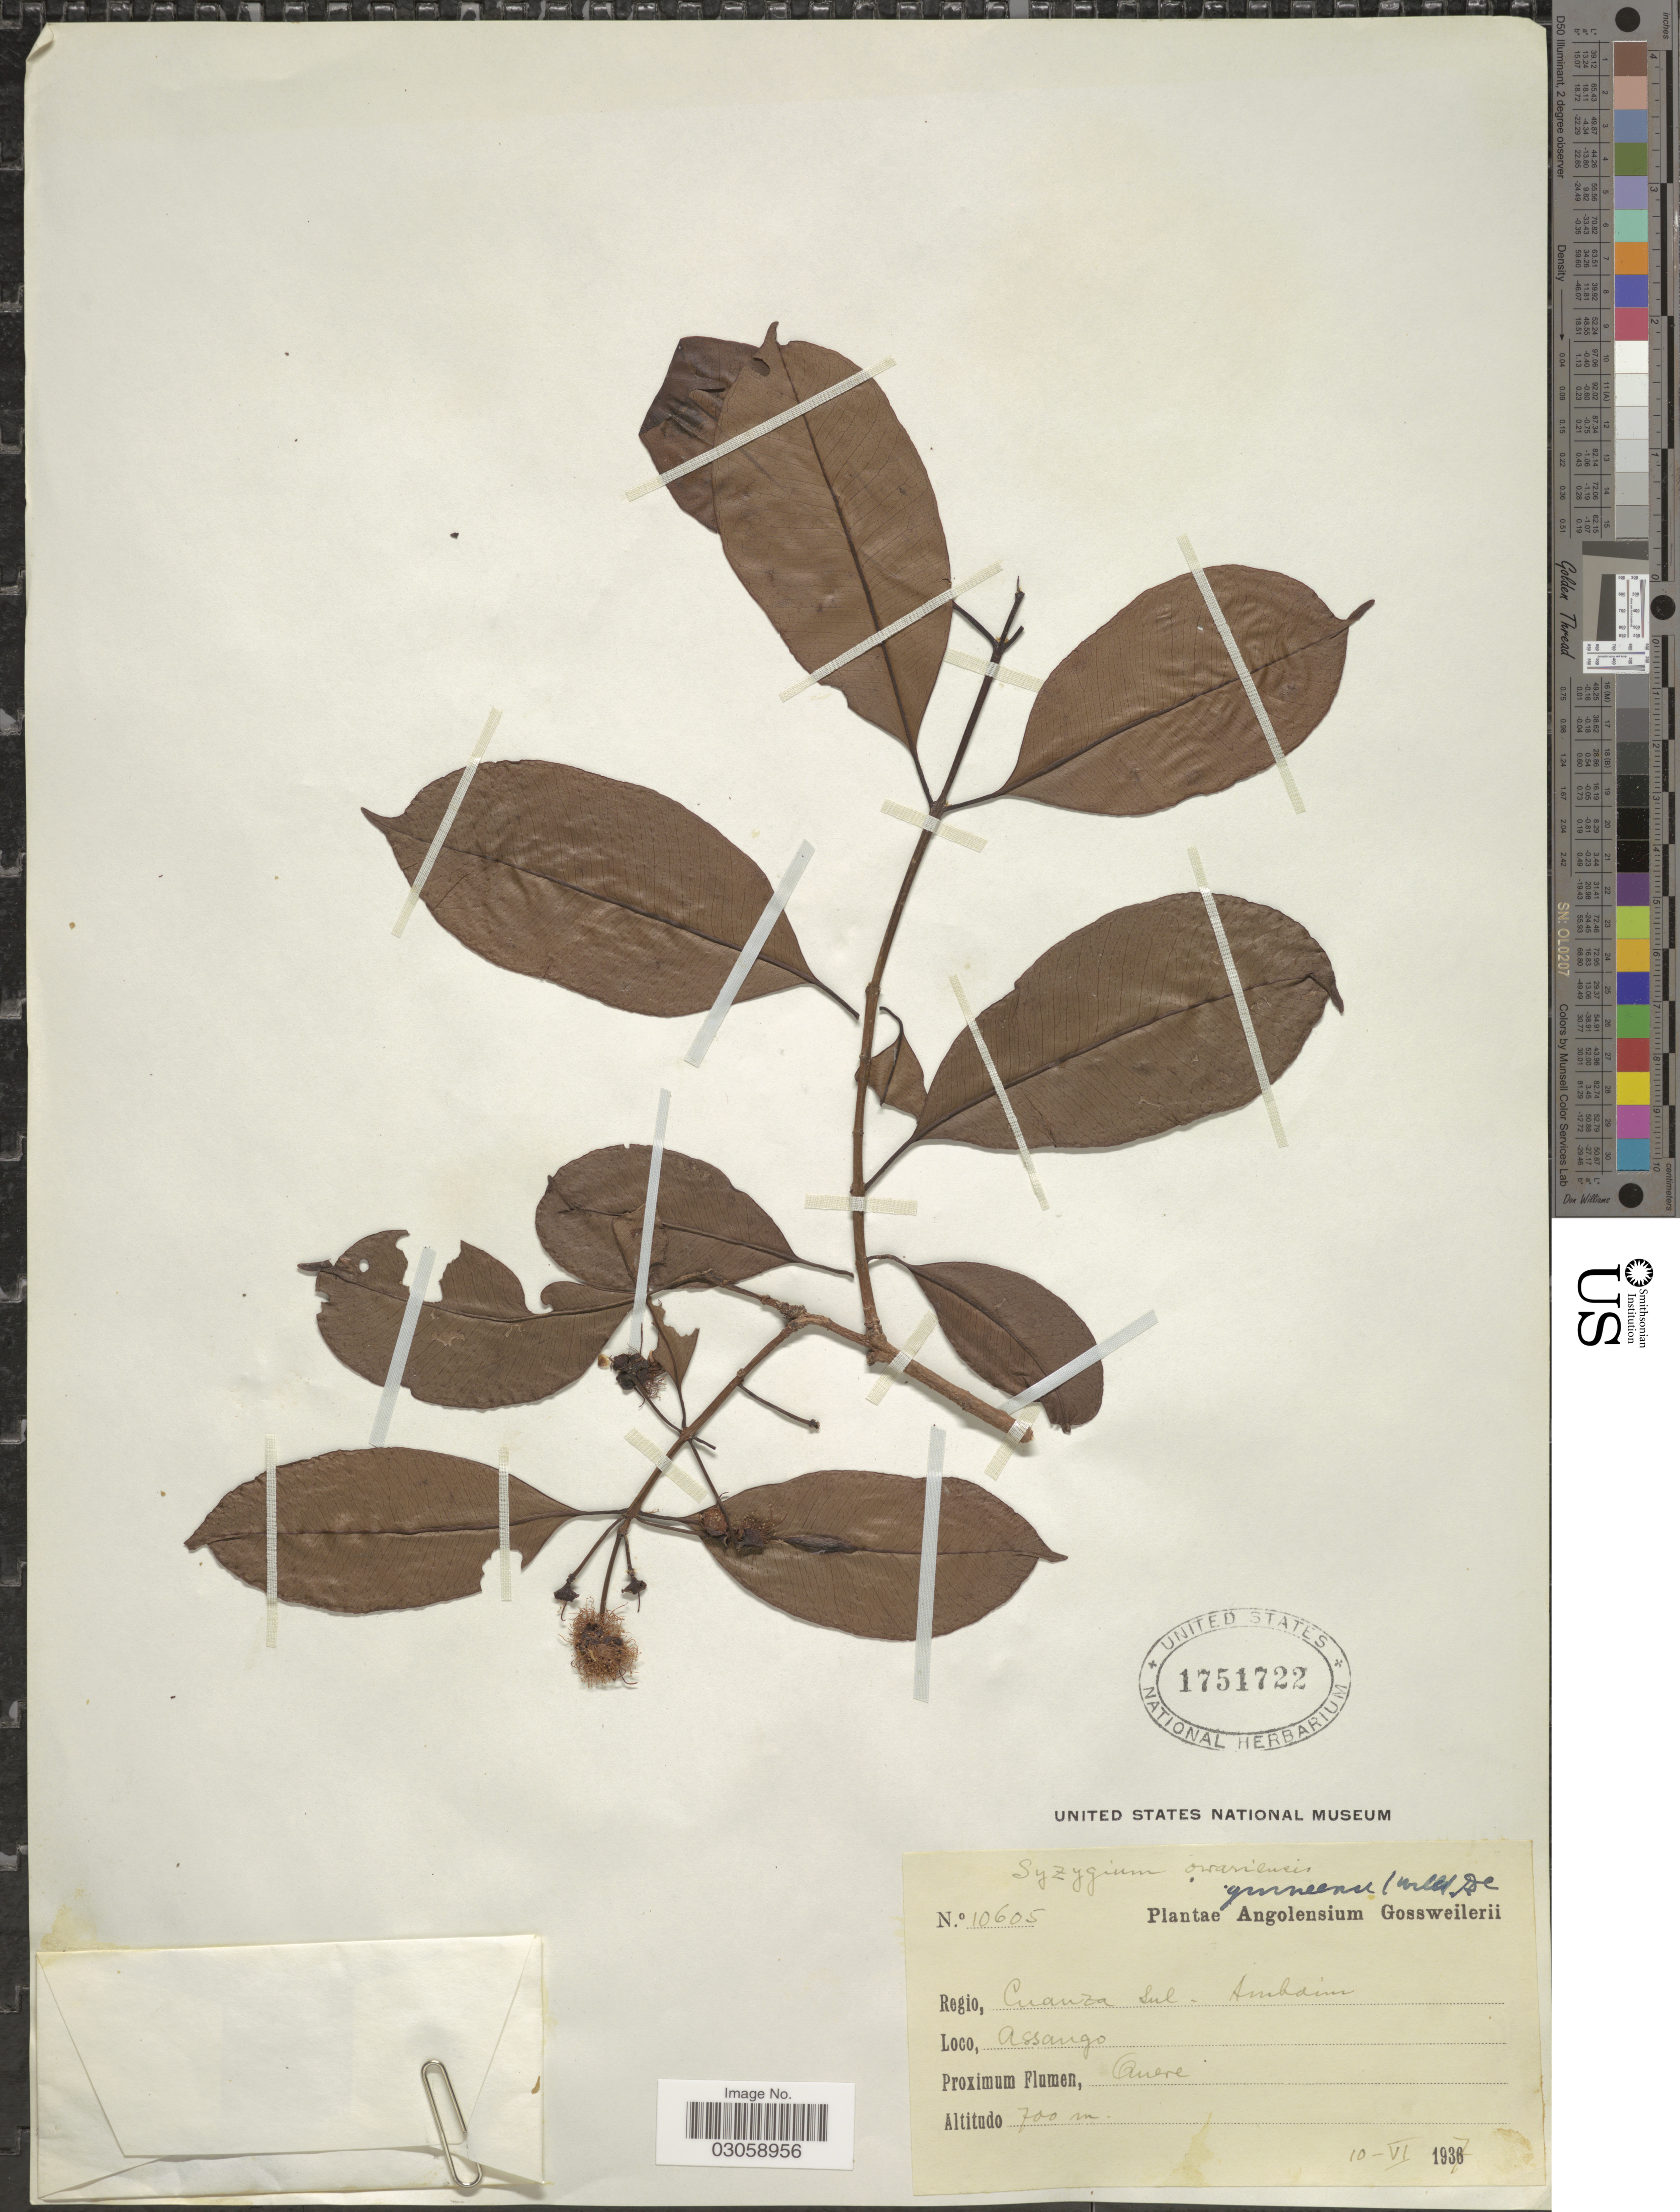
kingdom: Plantae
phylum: Tracheophyta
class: Magnoliopsida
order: Myrtales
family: Myrtaceae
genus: Syzygium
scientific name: Syzygium guineense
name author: (Willd.) DC.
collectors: -. Gossweiler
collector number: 10605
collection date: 1937-06-10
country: Angola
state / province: Cuanza Sul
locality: Regio, Cuanza Sul - Ambaim, Assango, Quere.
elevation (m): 700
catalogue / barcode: US 1751722